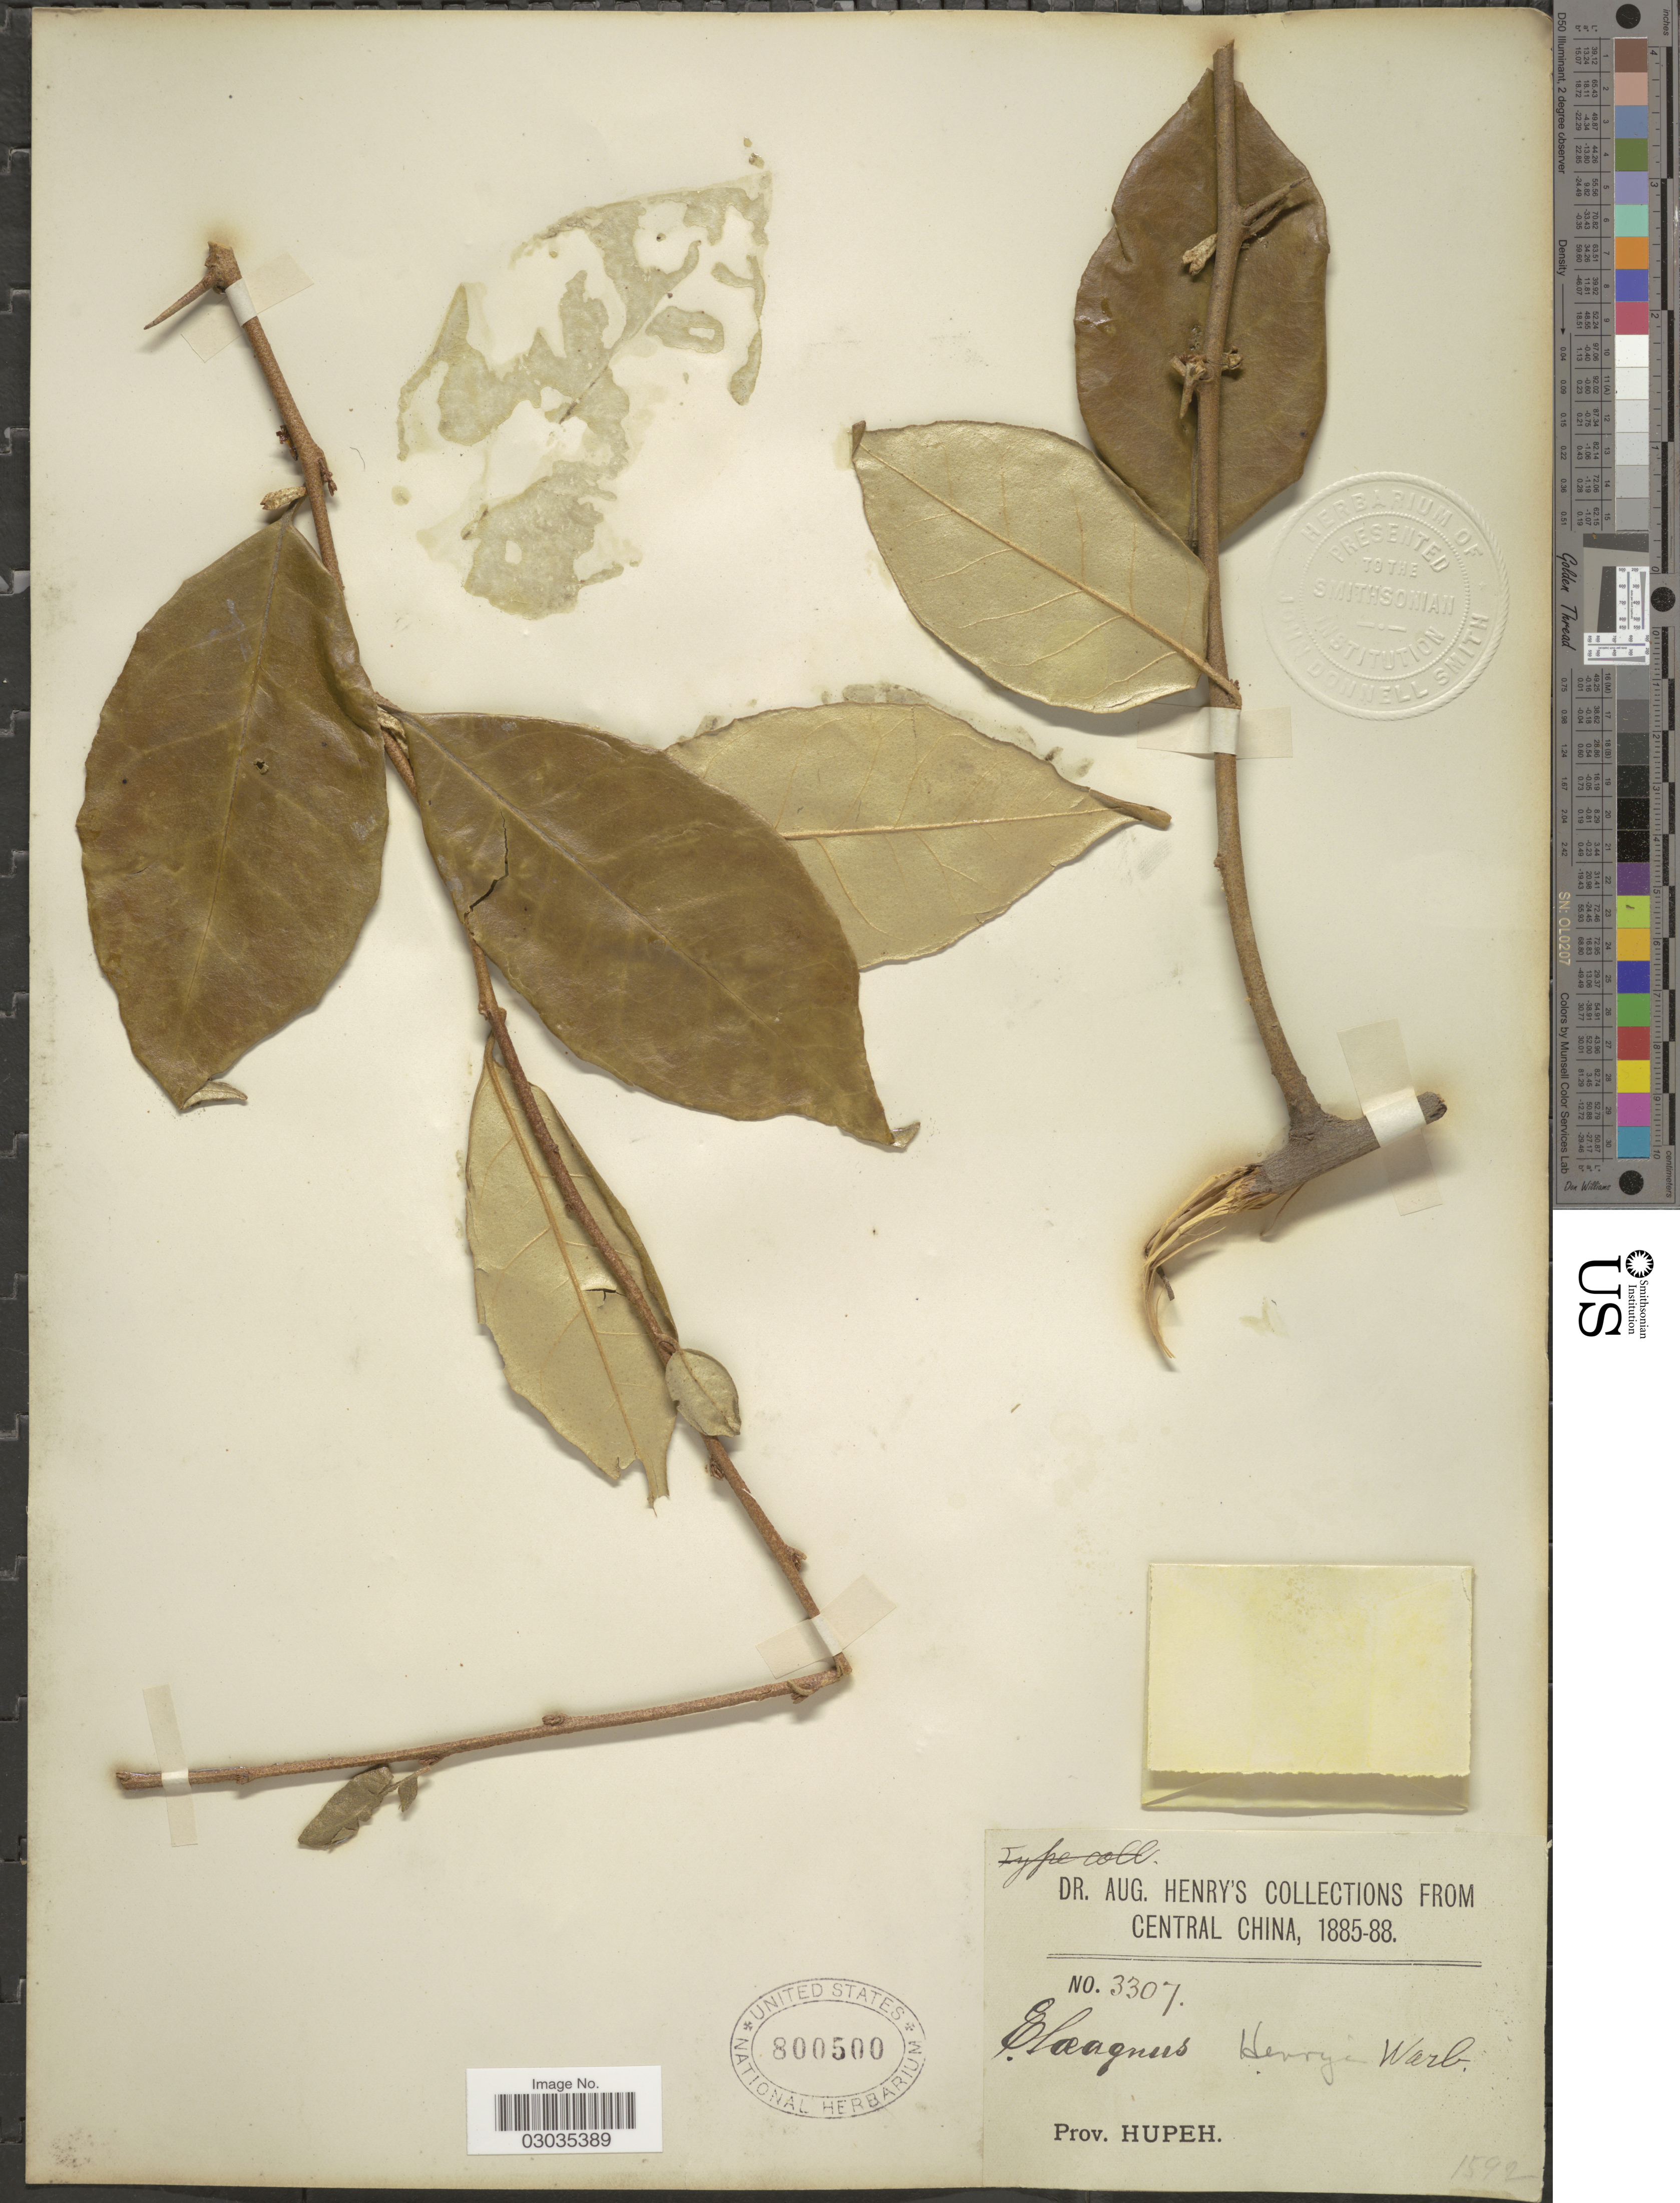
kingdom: Plantae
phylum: Tracheophyta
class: Magnoliopsida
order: Rosales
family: Elaeagnaceae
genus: Elaeagnus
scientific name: Elaeagnus henryi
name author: Warb.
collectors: A. Henry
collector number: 3307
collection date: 1885/1888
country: China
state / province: Hubei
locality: Central China. Prov. Hupeh.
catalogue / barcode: US 800500